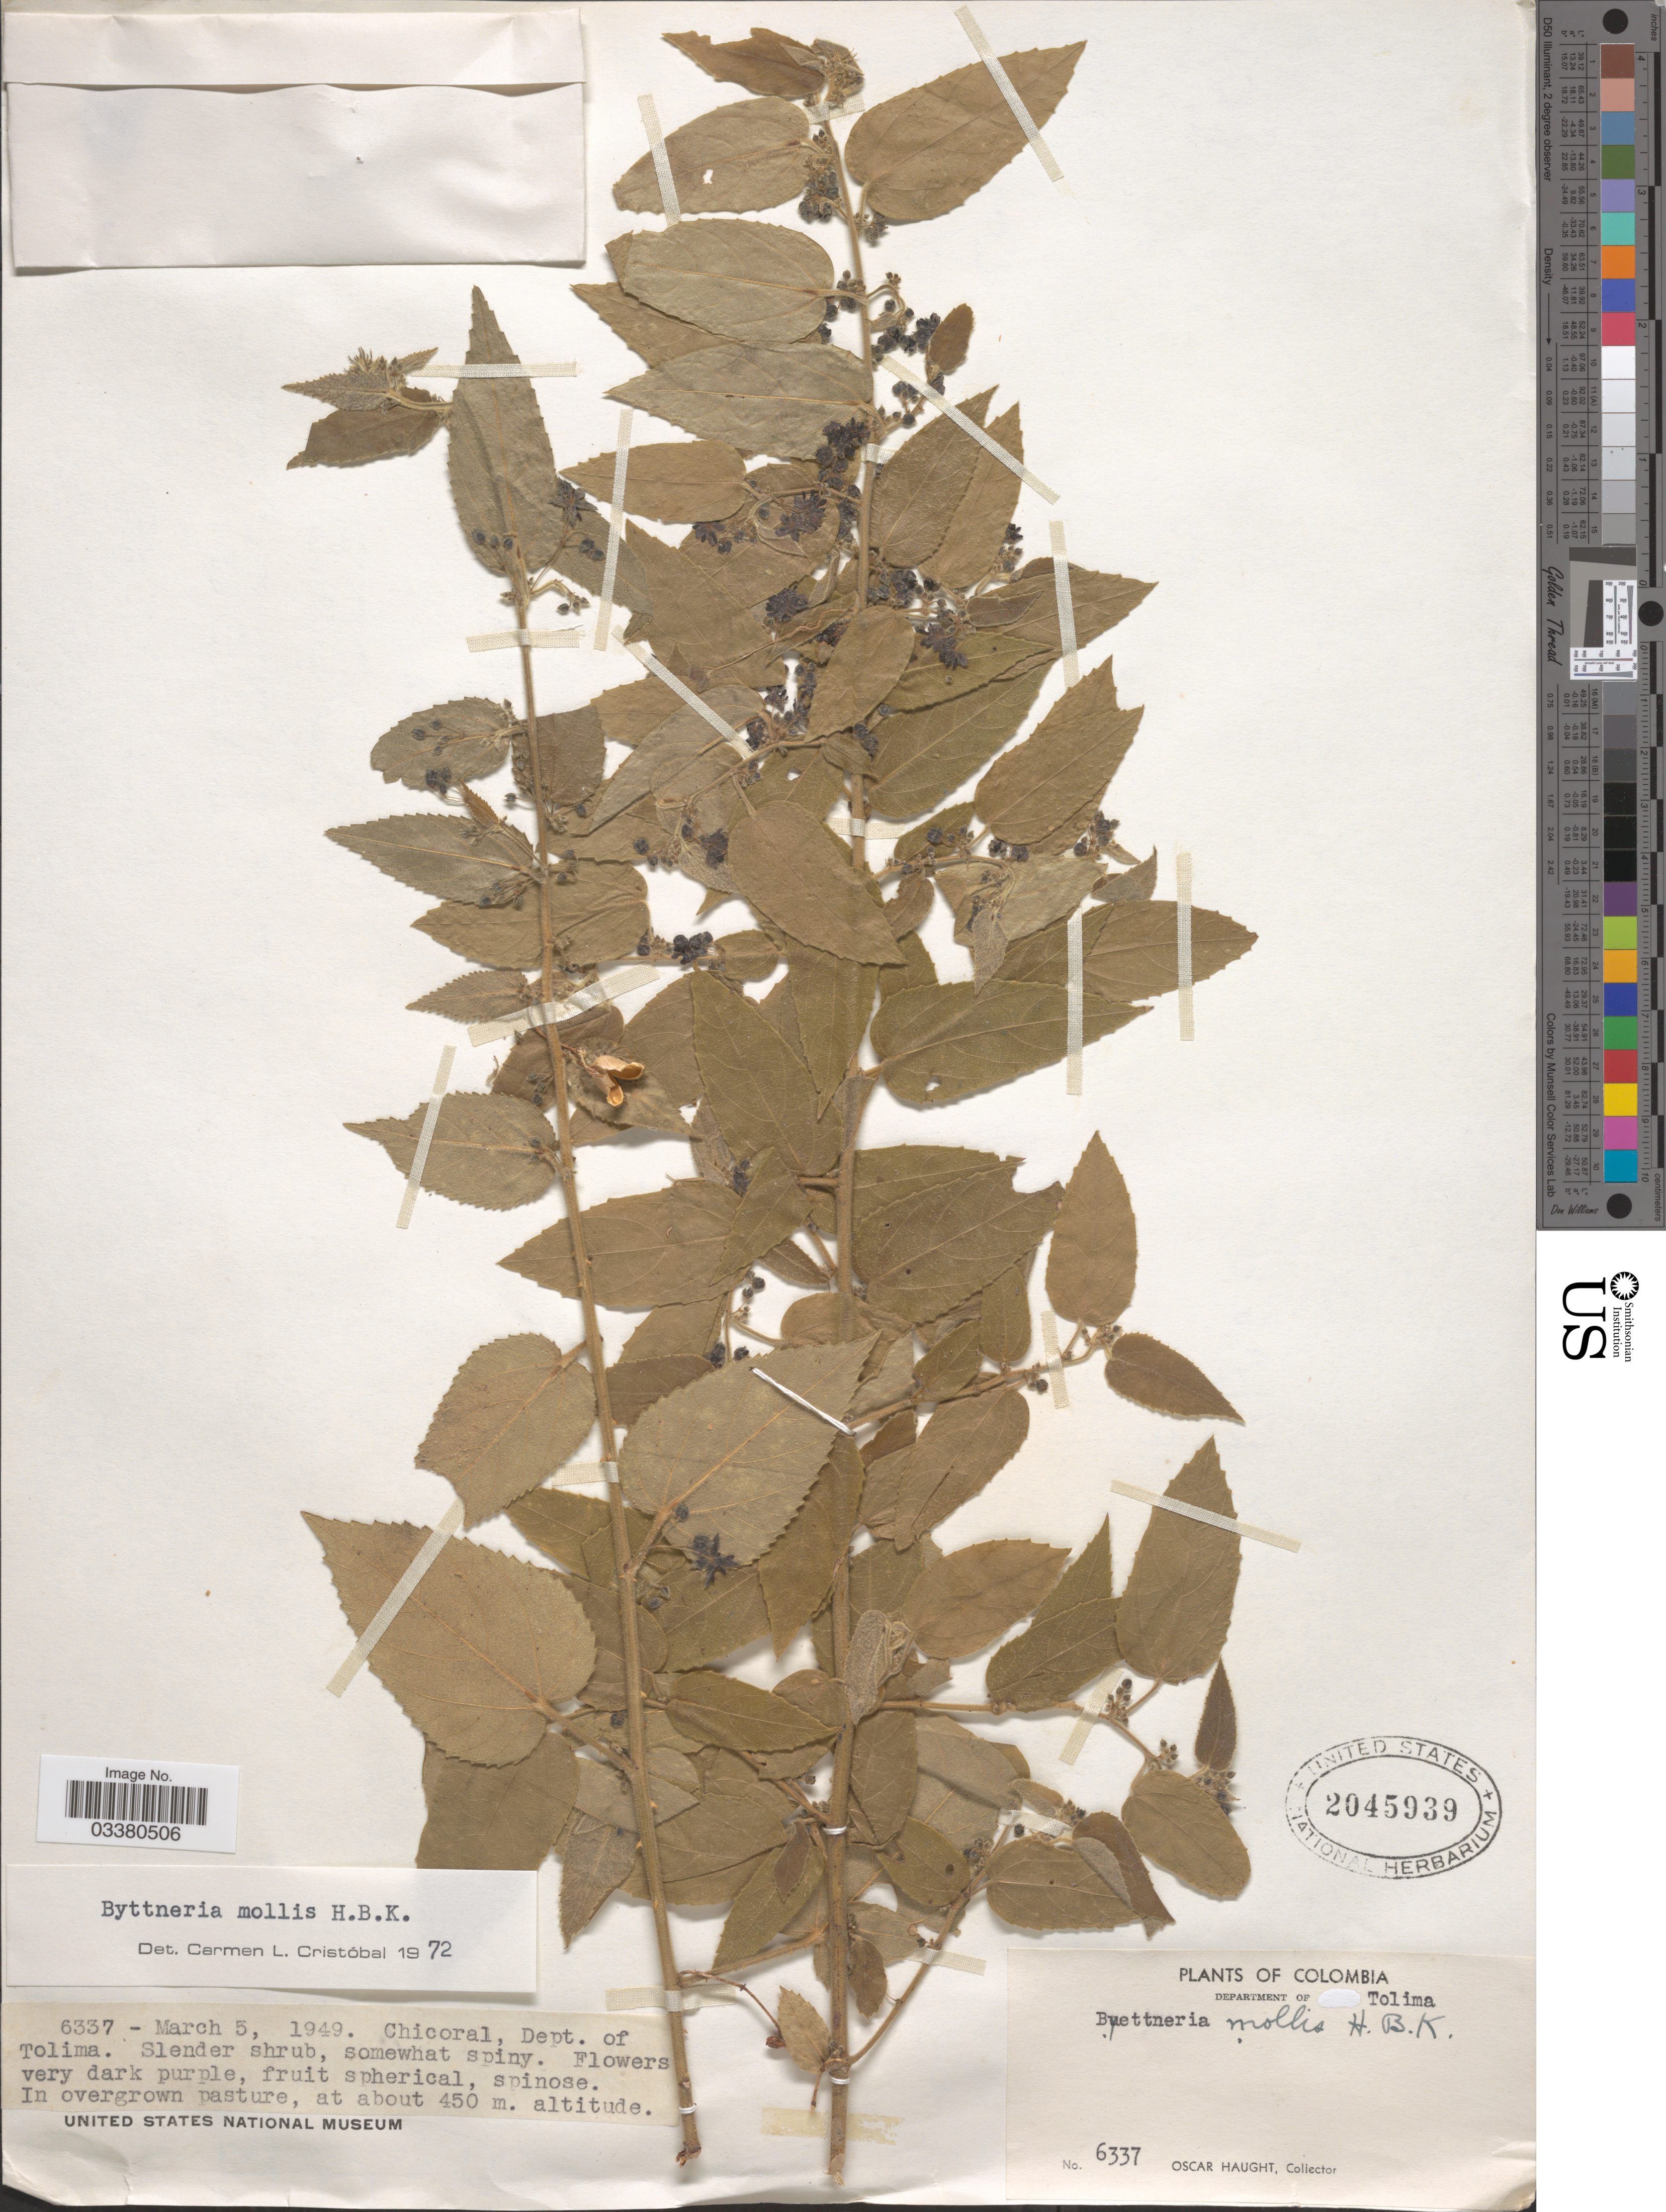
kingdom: Plantae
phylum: Tracheophyta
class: Magnoliopsida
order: Malvales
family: Malvaceae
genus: Byttneria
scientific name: Byttneria mollis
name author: Kunth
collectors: O. Haught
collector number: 6337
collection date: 1949-03-05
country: Colombia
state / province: Tolima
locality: Department of Tolima. Chicoral.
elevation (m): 450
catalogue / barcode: US 2045939